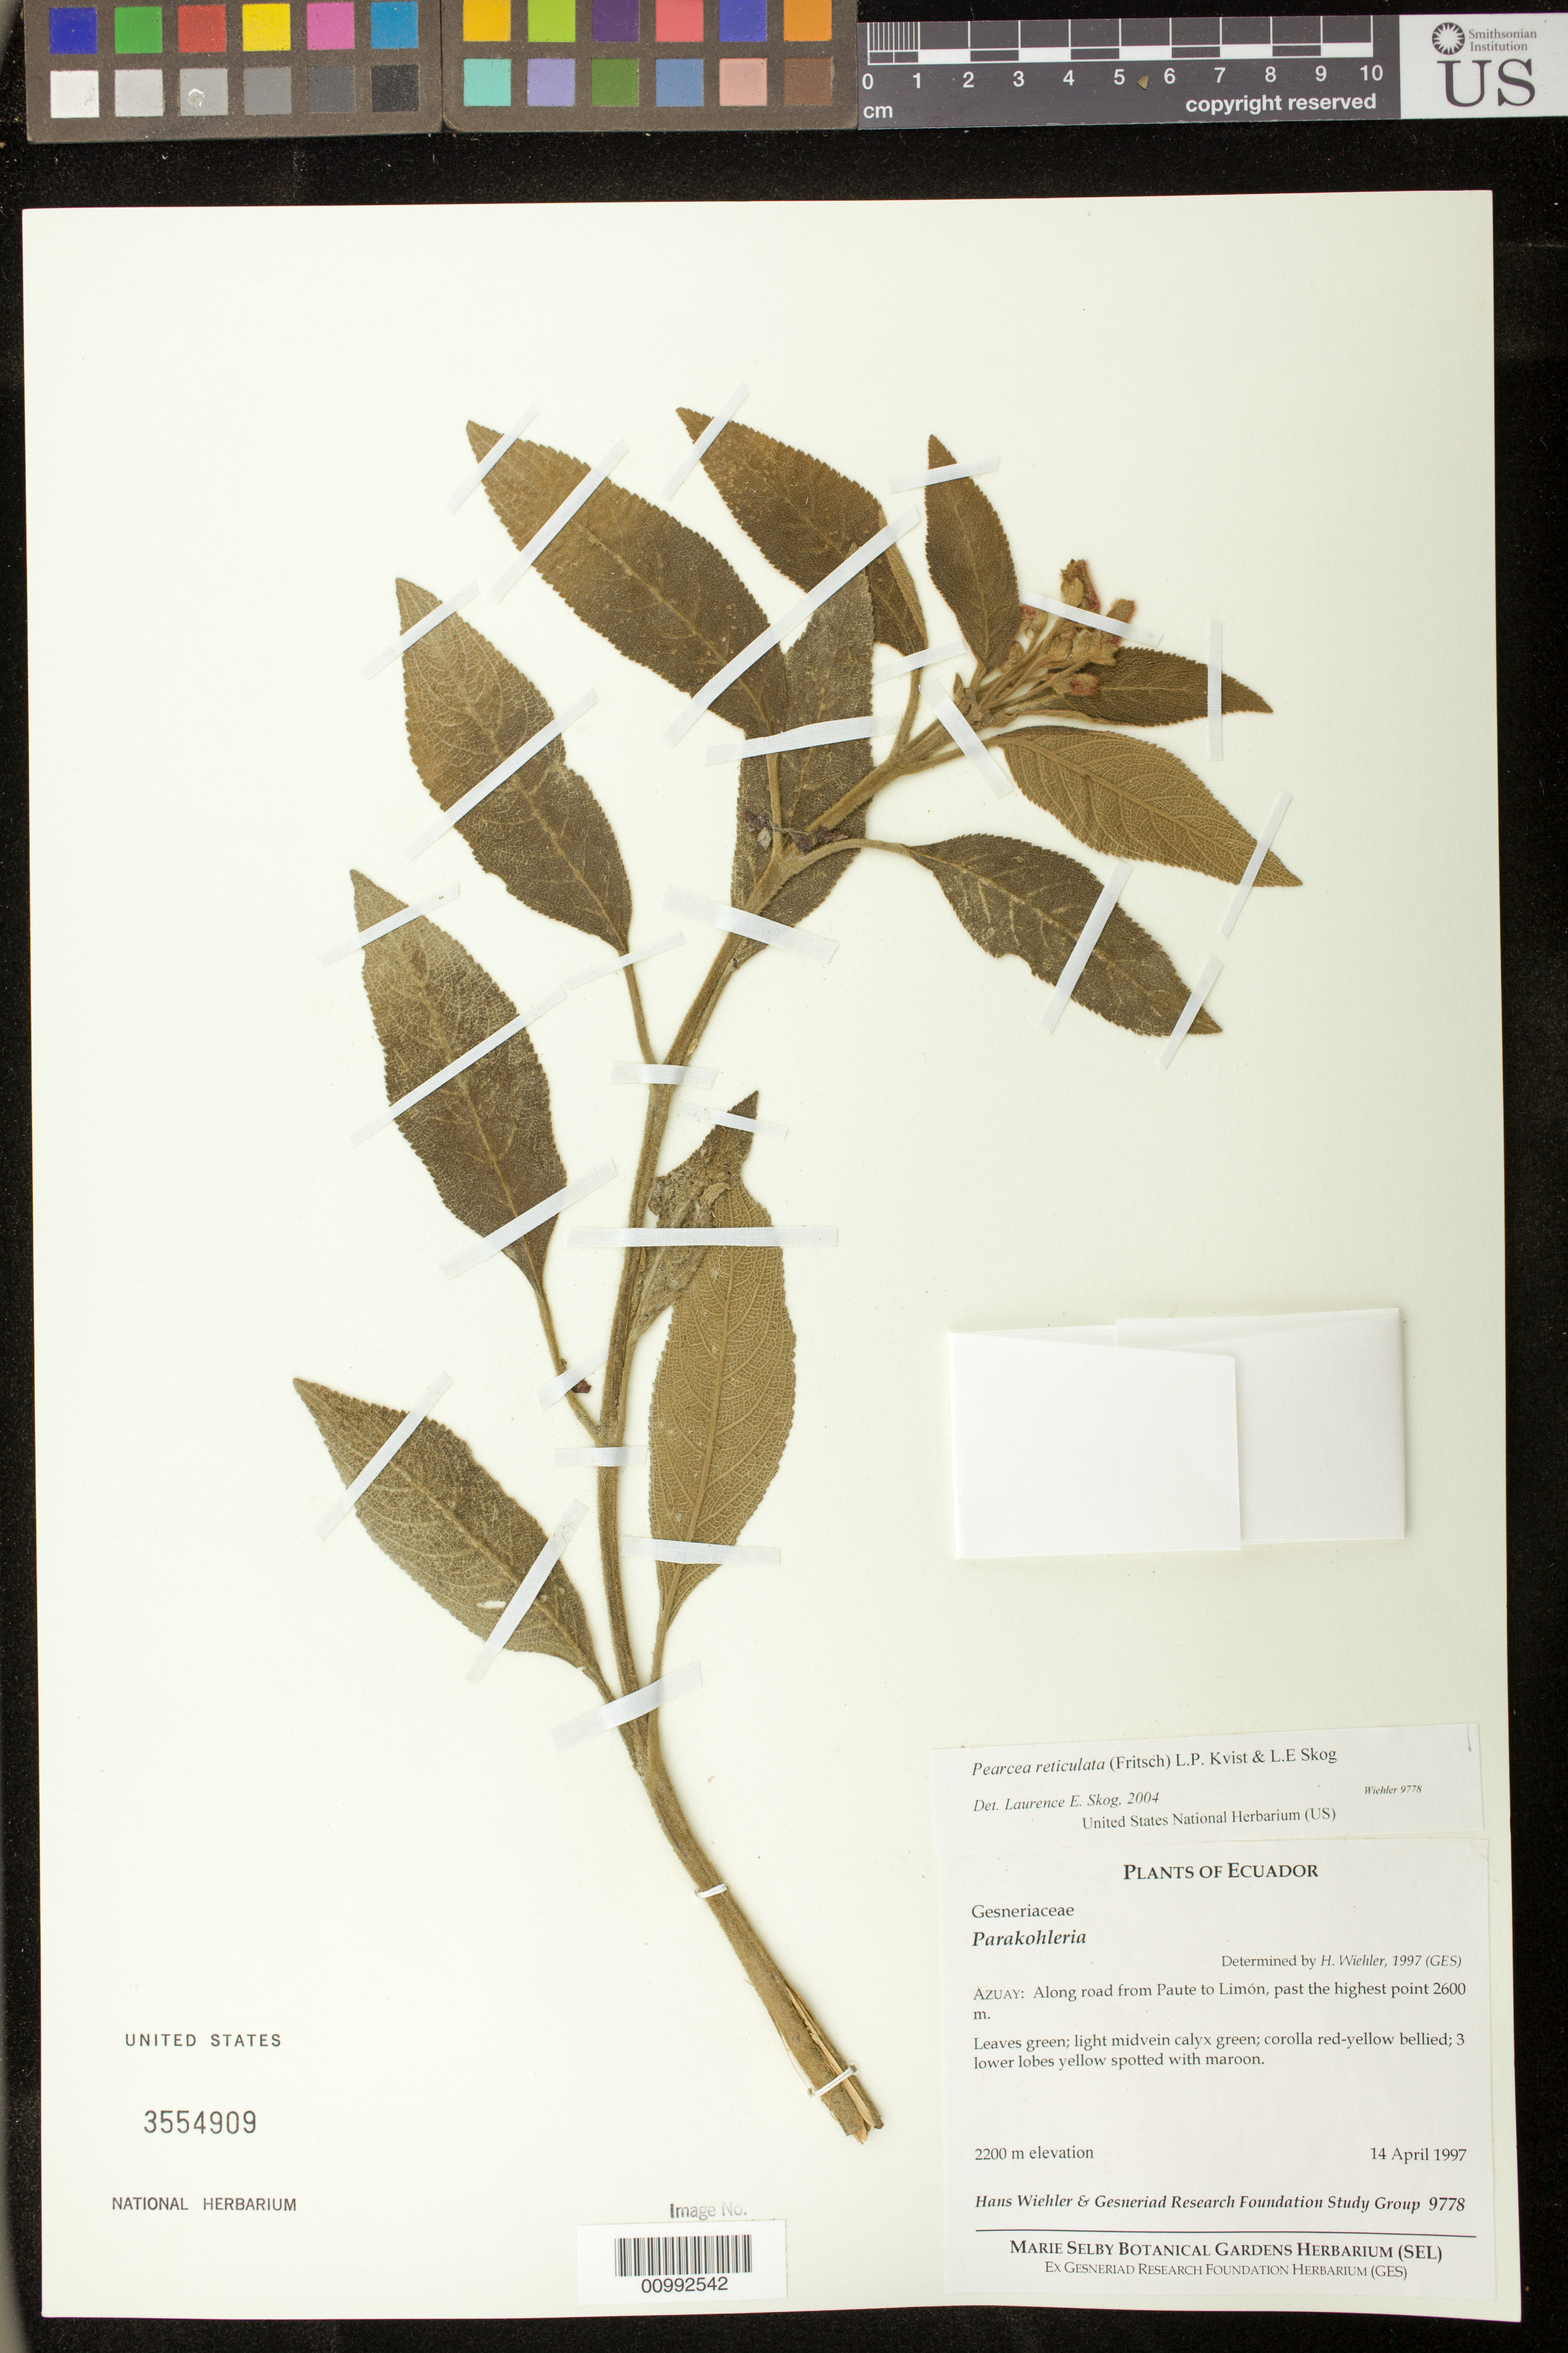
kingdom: Plantae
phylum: Tracheophyta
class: Magnoliopsida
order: Lamiales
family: Gesneriaceae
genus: Pearcea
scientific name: Pearcea reticulata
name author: (Fritsch) L.P. Kvist & L.E. Skog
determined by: Skog, Laurence E.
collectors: H. J. Wiehler & GRF Study Group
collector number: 9778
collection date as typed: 14 Apr 1997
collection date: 1997-04-14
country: Ecuador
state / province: Azuay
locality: Azuay: along road from Paute to Limón, past the highest point 2600 m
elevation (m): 2200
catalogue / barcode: US 3554909